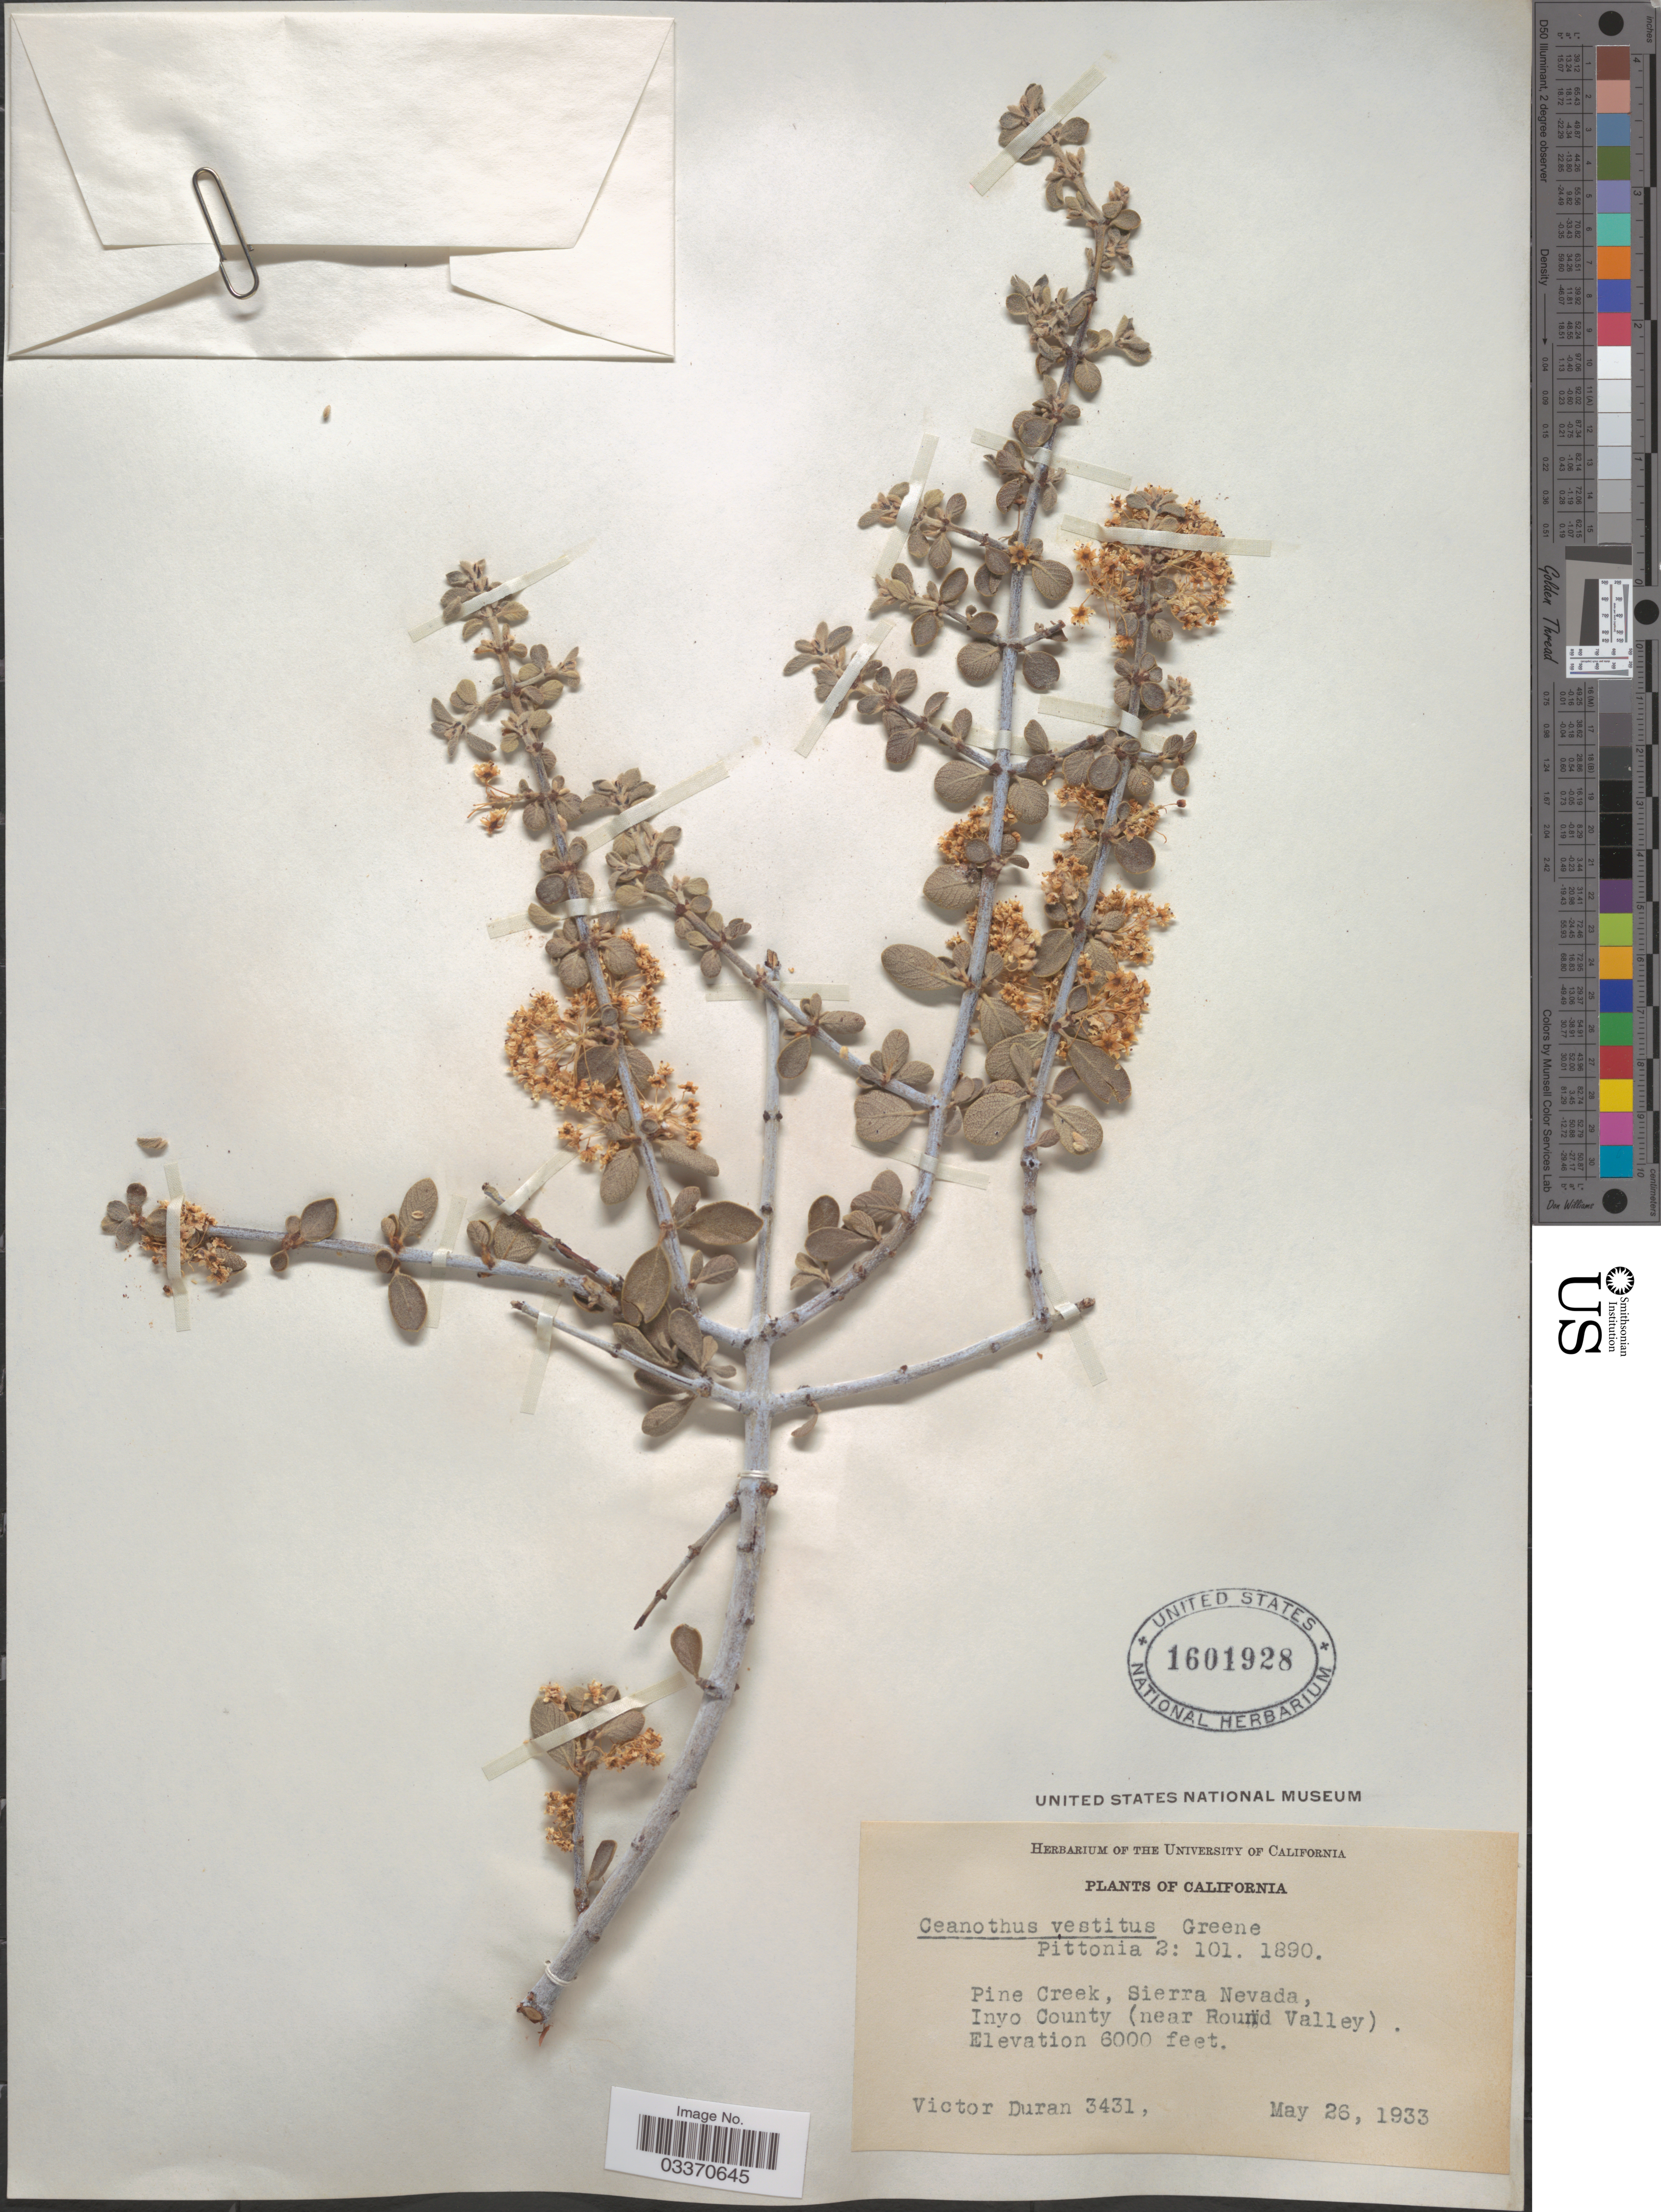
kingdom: Plantae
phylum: Tracheophyta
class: Magnoliopsida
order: Rosales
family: Rhamnaceae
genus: Ceanothus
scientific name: Ceanothus vestitus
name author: Greene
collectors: V. Duran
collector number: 3431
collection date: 1933-05-26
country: United States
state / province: California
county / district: Inyo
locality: Pine Creek, Sierra Nevada, Inyo County (near Round Valley).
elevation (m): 1829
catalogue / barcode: US 1601928